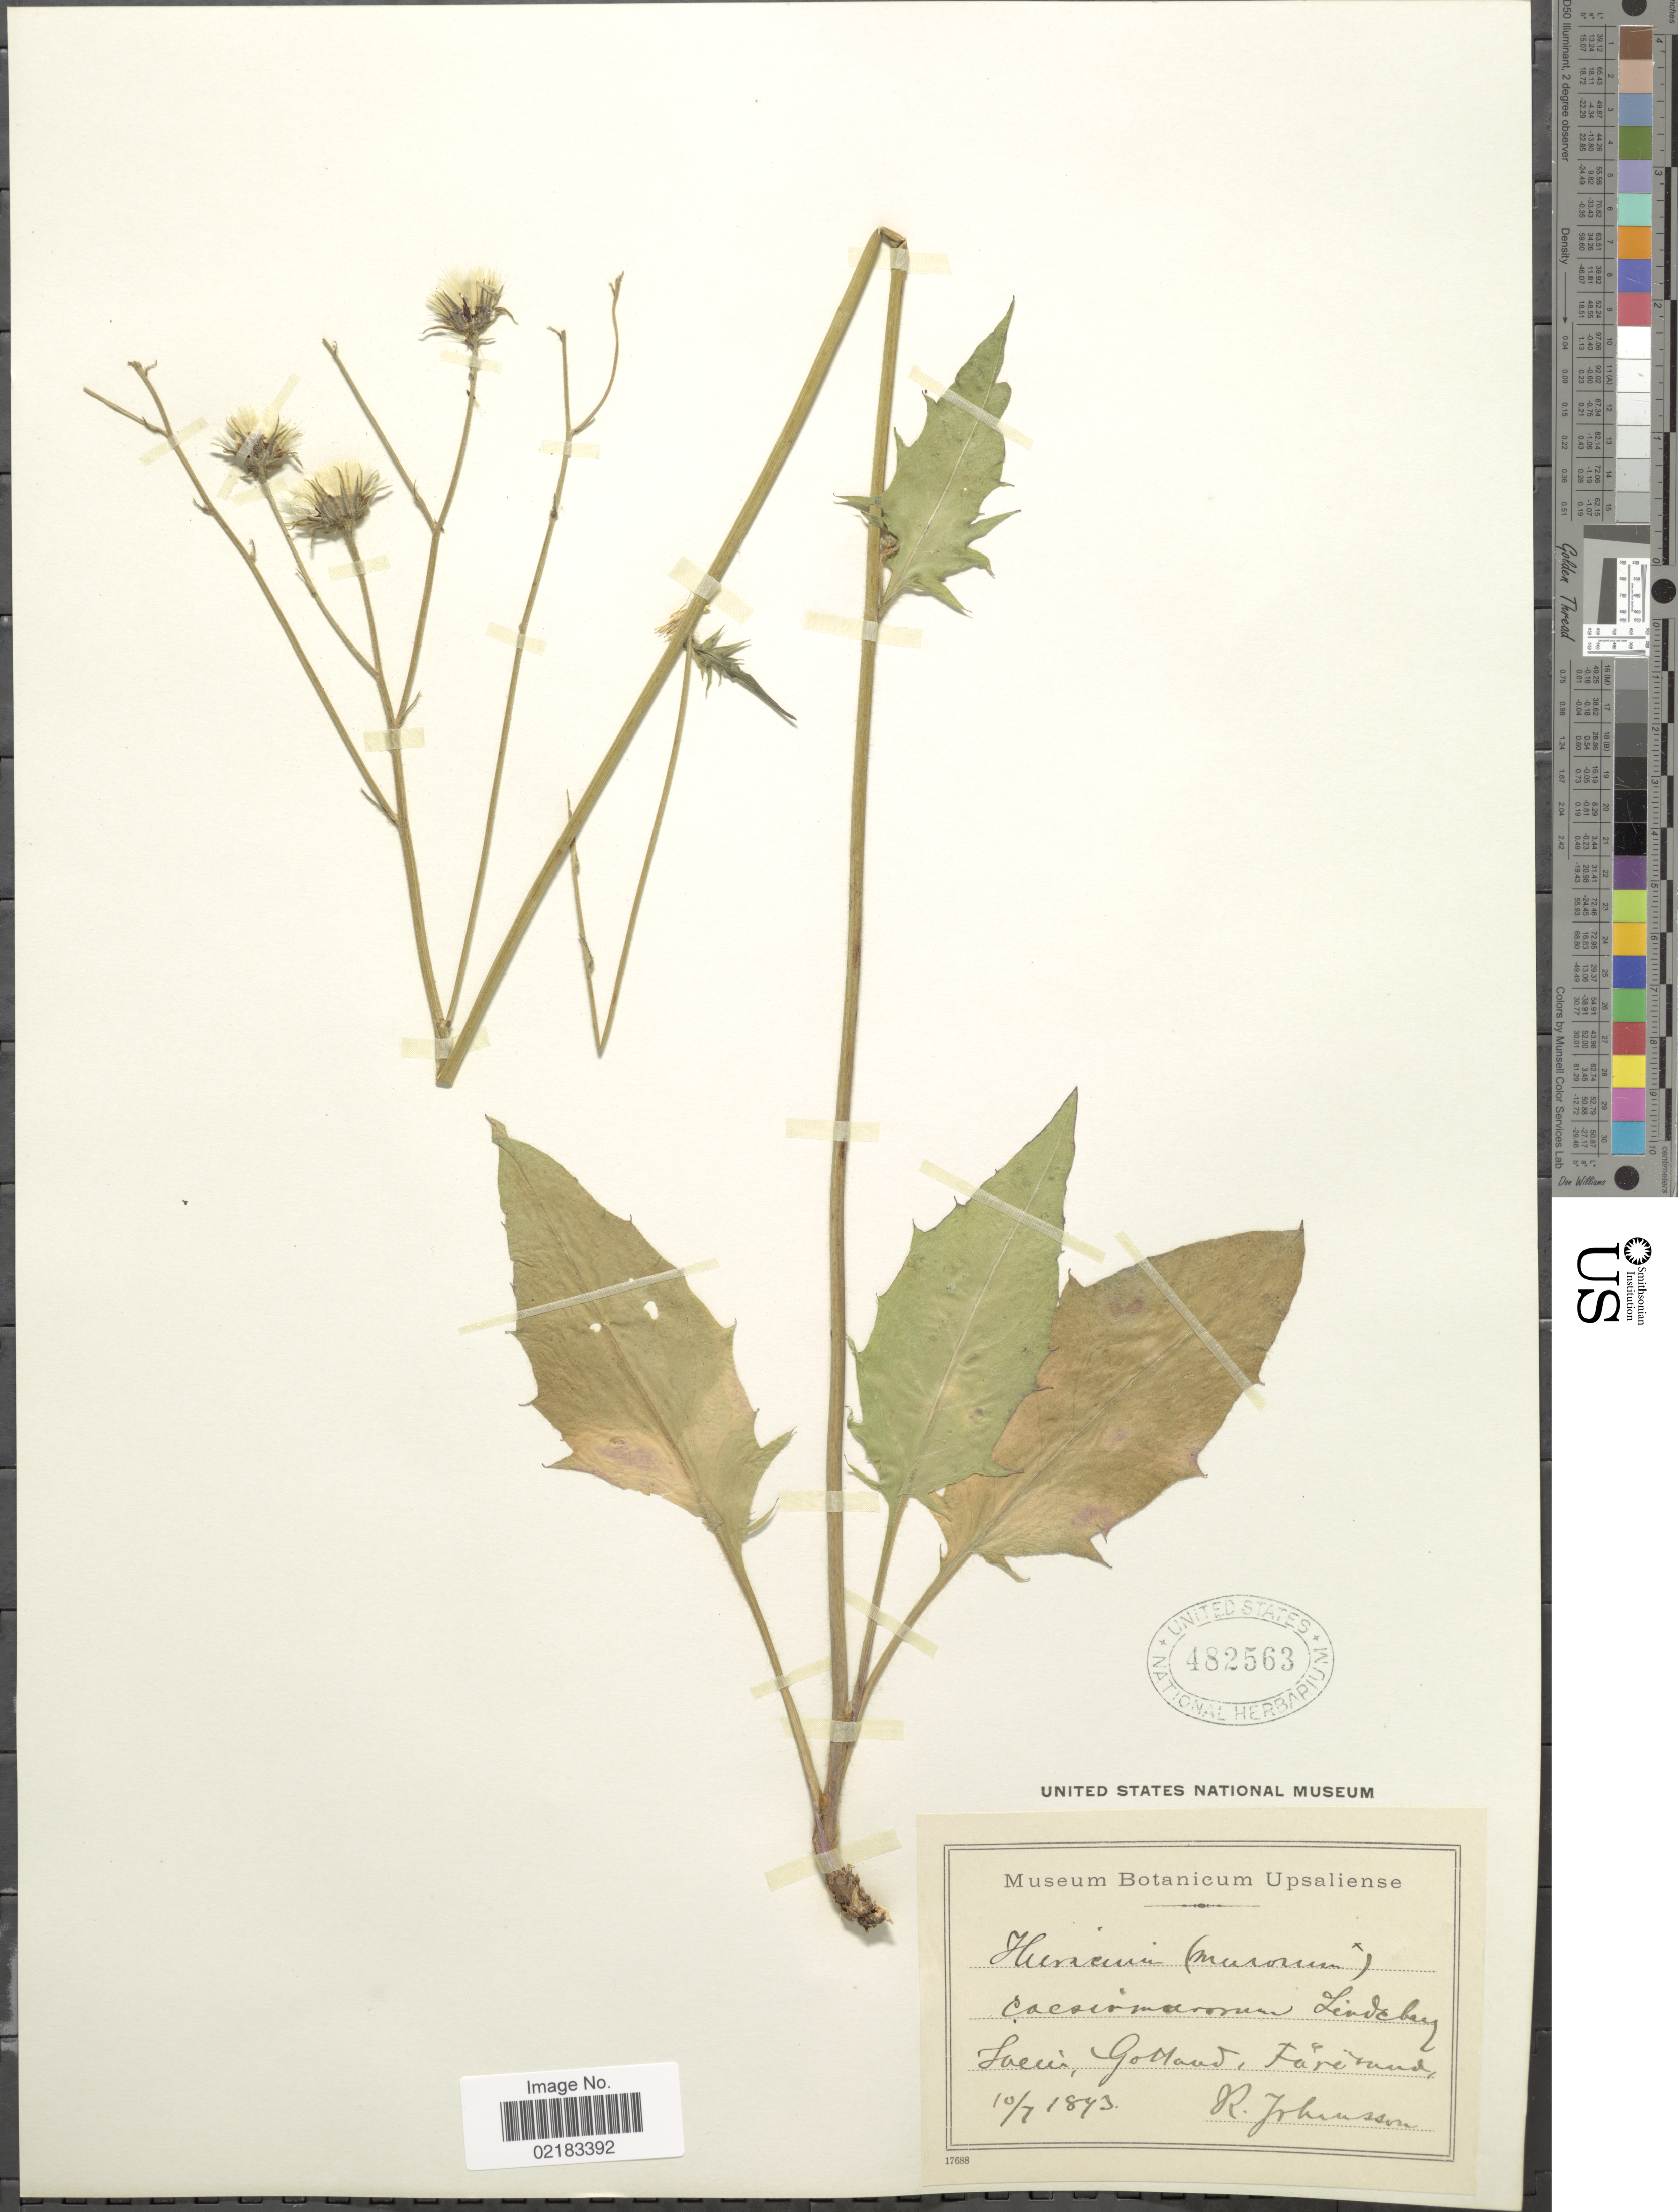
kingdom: Plantae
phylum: Tracheophyta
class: Magnoliopsida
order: Asterales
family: Asteraceae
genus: Hieracium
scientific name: Hieracium murorum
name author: L.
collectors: R. Johansson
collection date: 1893-07-10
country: Sweden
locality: Suecia: Gotland, Farosund.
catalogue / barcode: US 482563